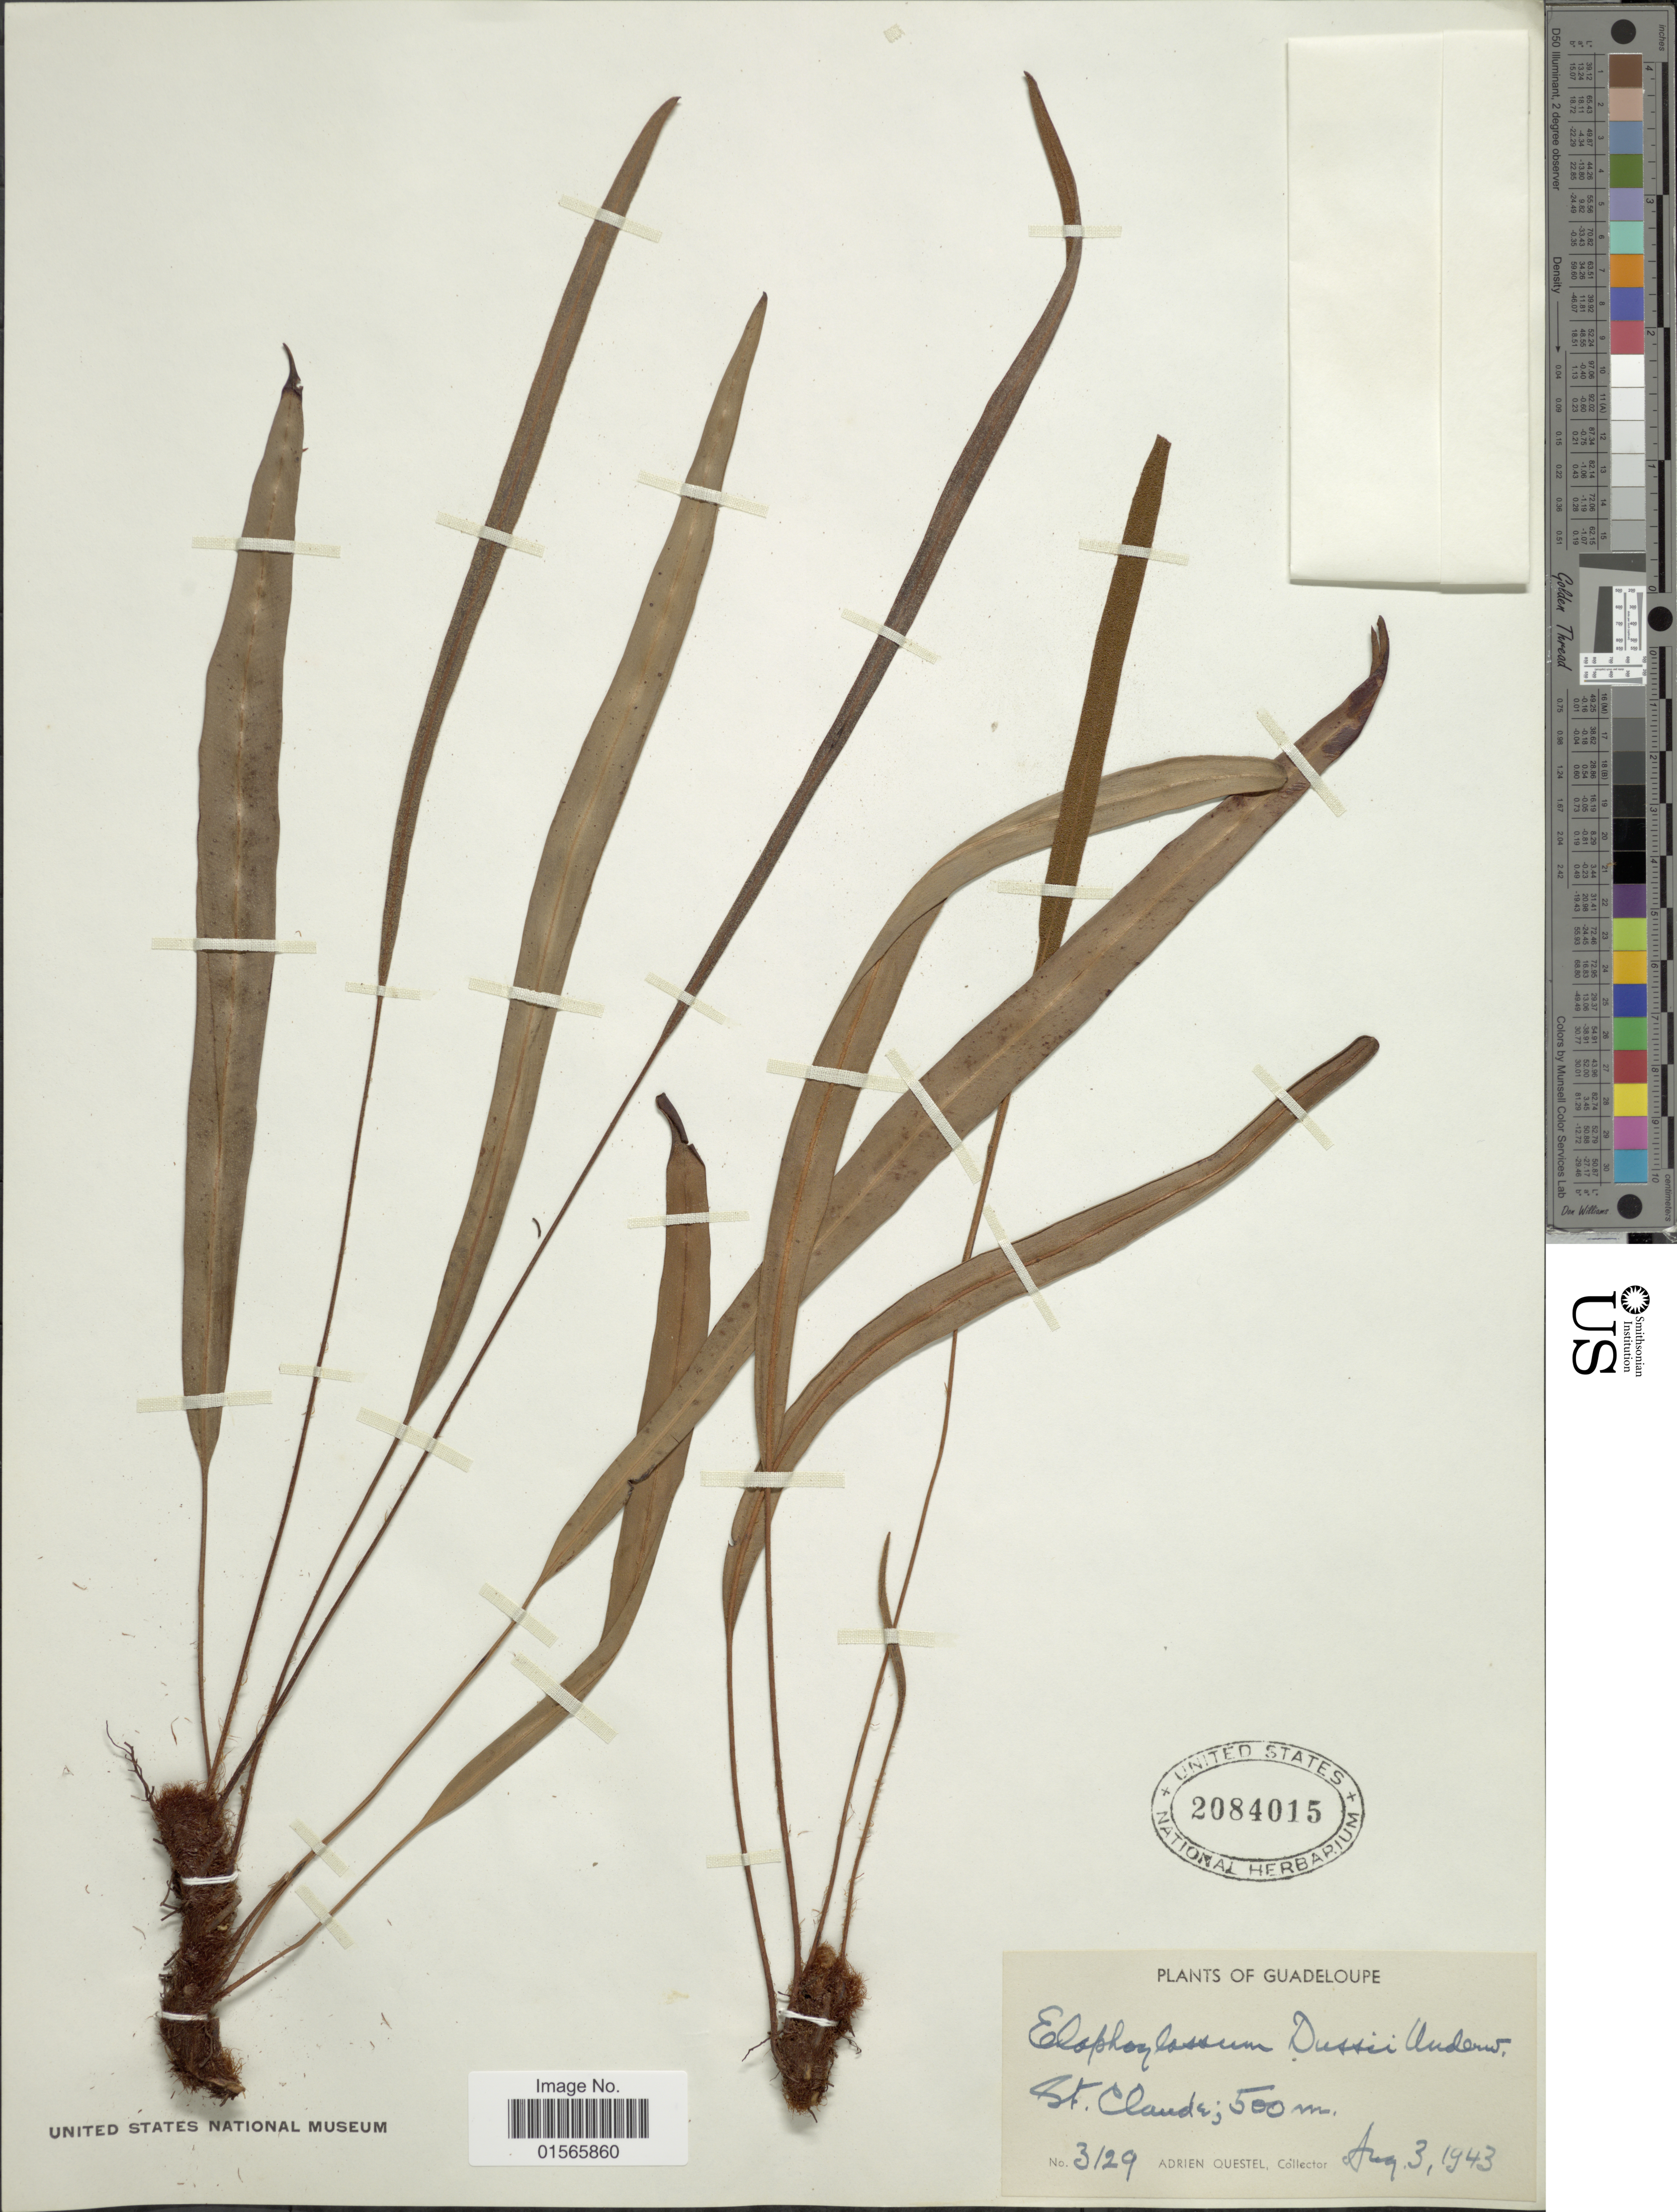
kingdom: Plantae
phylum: Tracheophyta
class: Polypodiopsida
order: Polypodiales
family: Dryopteridaceae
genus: Elaphoglossum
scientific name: Elaphoglossum petiolatum var. dussii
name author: (Underw. ex Maxon) Proctor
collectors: A. Questel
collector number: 3129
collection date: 1943-08-03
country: Guadeloupe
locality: St Claude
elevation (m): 500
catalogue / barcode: US 2084015